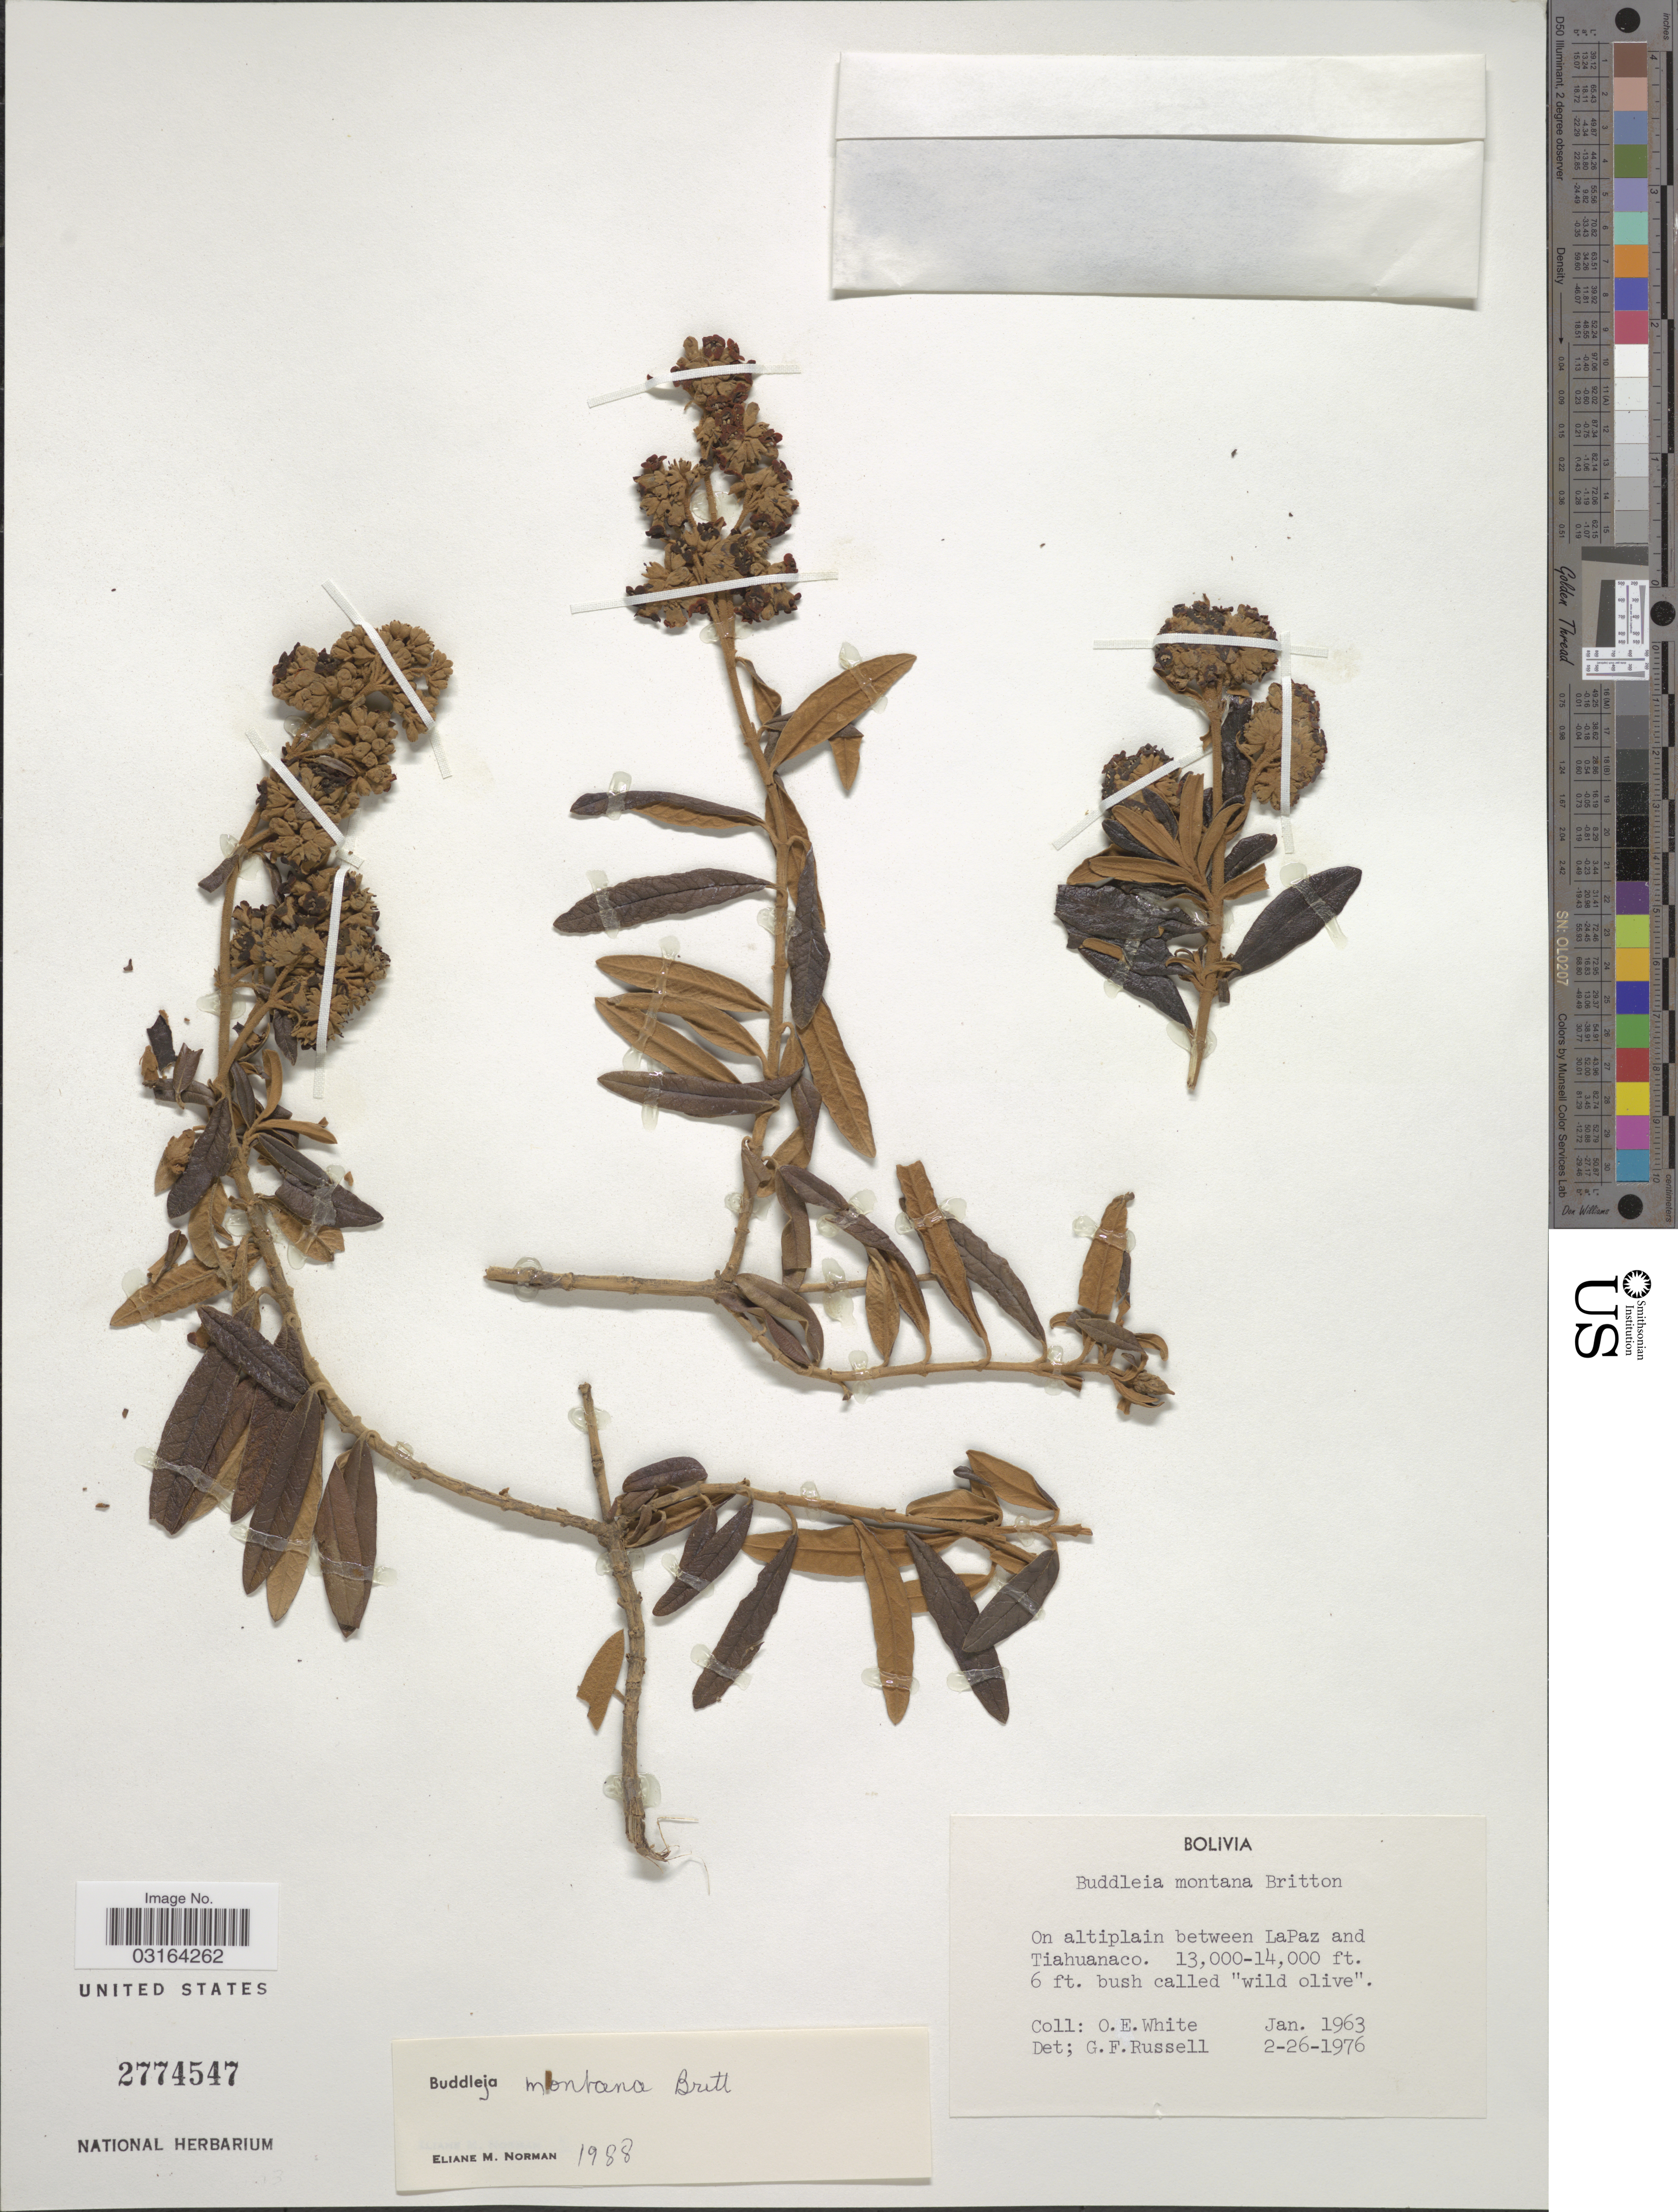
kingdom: Plantae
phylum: Tracheophyta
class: Magnoliopsida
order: Lamiales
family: Scrophulariaceae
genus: Buddleja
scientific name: Buddleja coriacea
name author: Remy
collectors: O. E. White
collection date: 1963-01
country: Bolivia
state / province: La Paz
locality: On altiplain between LaPaz and Tiahuanaco.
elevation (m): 3962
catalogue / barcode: US 2774547